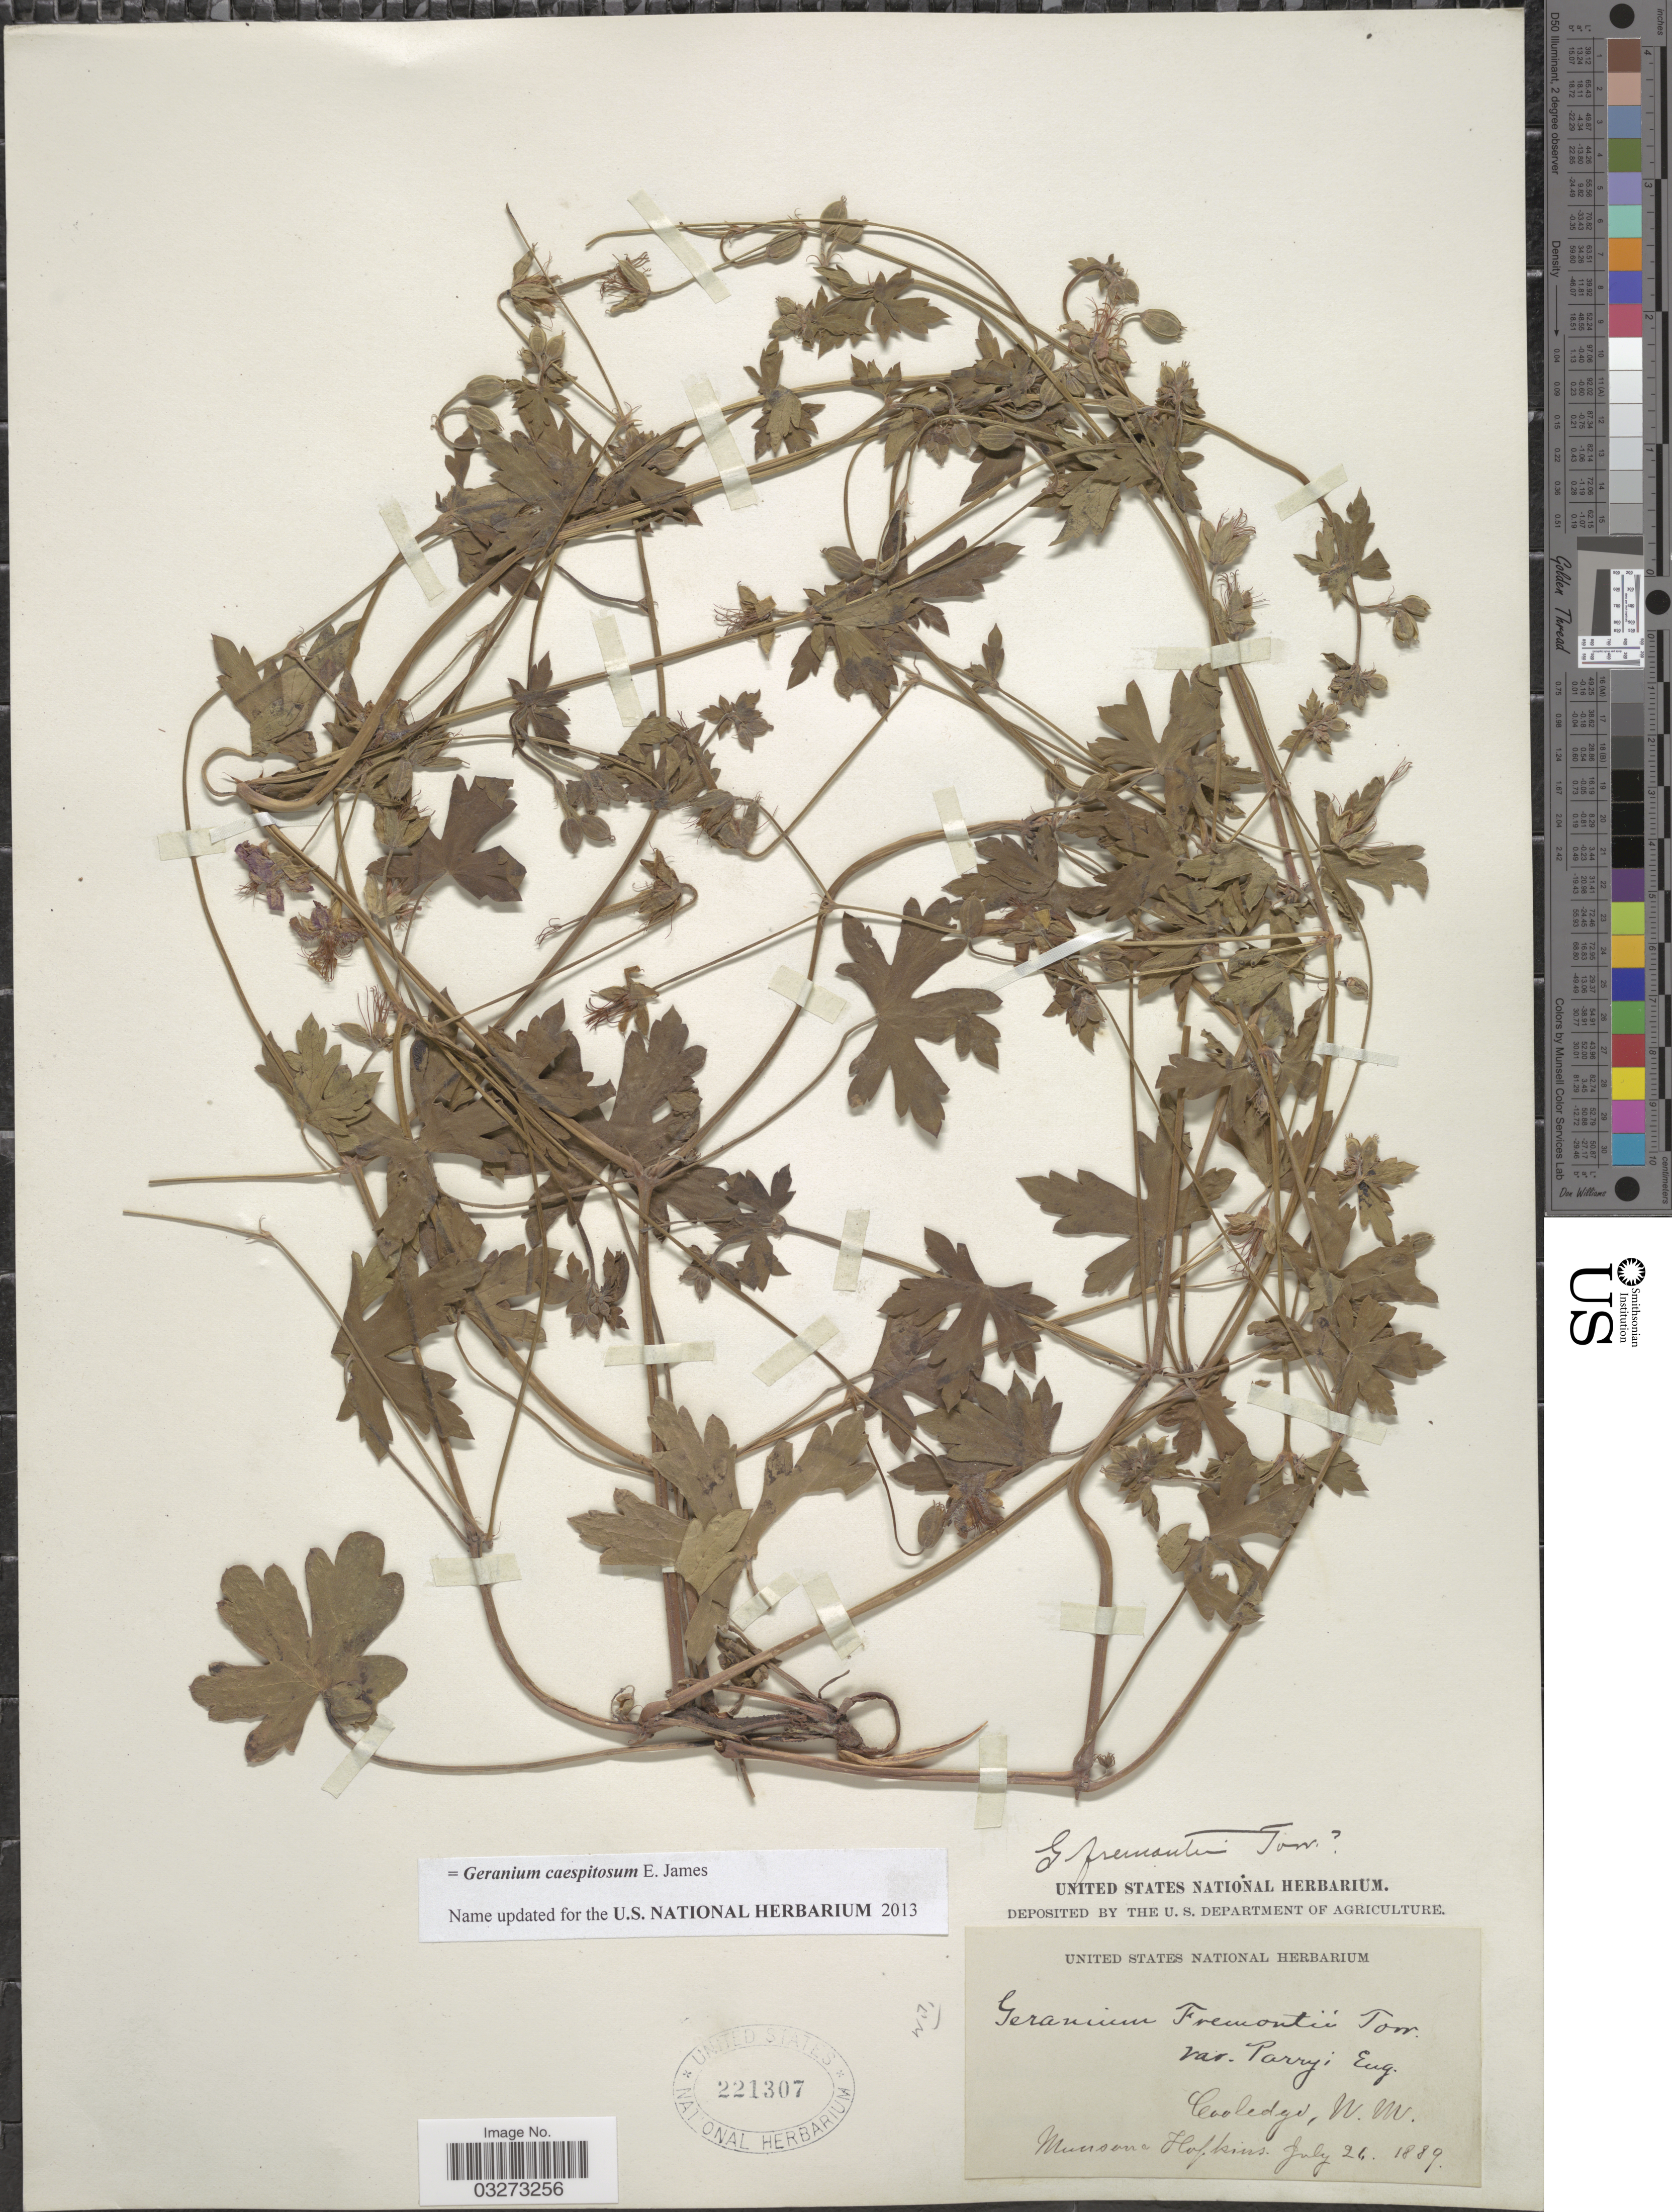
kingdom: Plantae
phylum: Tracheophyta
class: Magnoliopsida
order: Geraniales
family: Geraniaceae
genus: Geranium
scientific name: Geranium caespitosum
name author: E. James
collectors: M. Hopkins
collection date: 1889-07-26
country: United States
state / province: New Mexico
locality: Cooledge.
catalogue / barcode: US 221307